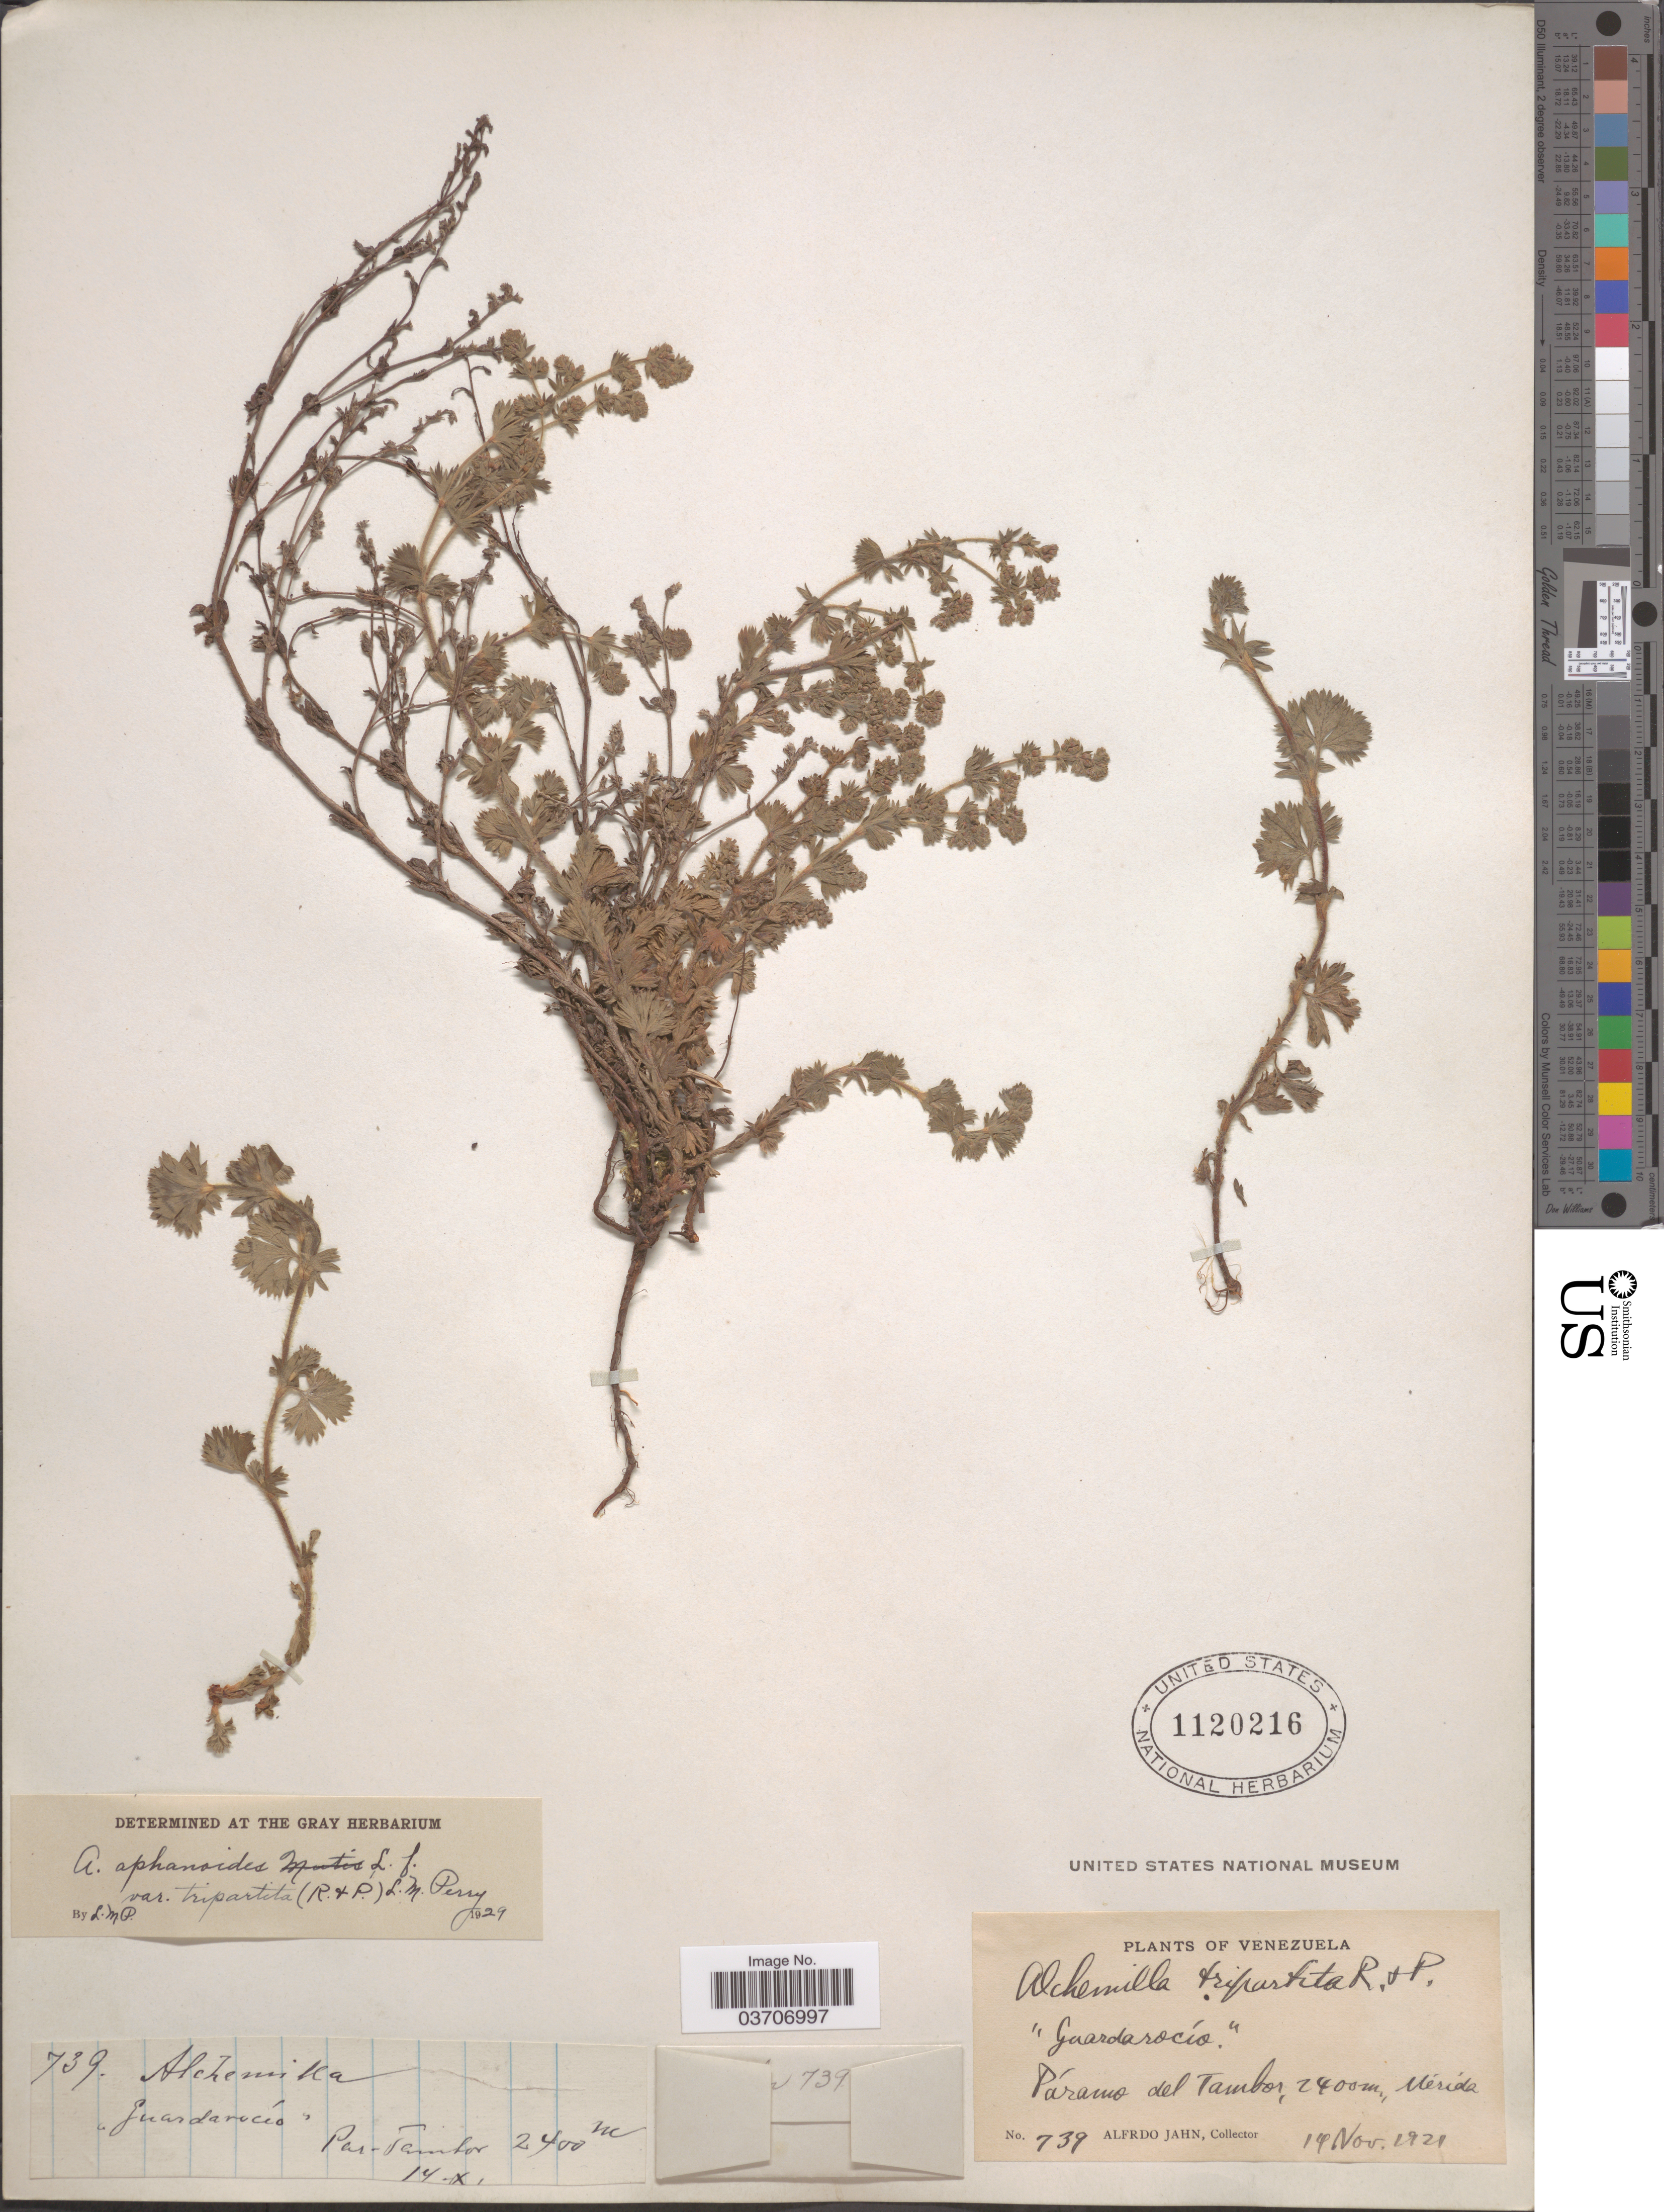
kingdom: Plantae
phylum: Tracheophyta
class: Magnoliopsida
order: Rosales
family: Rosaceae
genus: Lachemilla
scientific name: Lachemilla aphanoides var. tripartita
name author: (Ruiz & Pav.) Maguire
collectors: A. Jahn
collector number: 739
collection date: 1921-11-19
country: Venezuela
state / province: Merida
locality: Páramo del Tambo.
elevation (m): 2400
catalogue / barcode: US 1120216